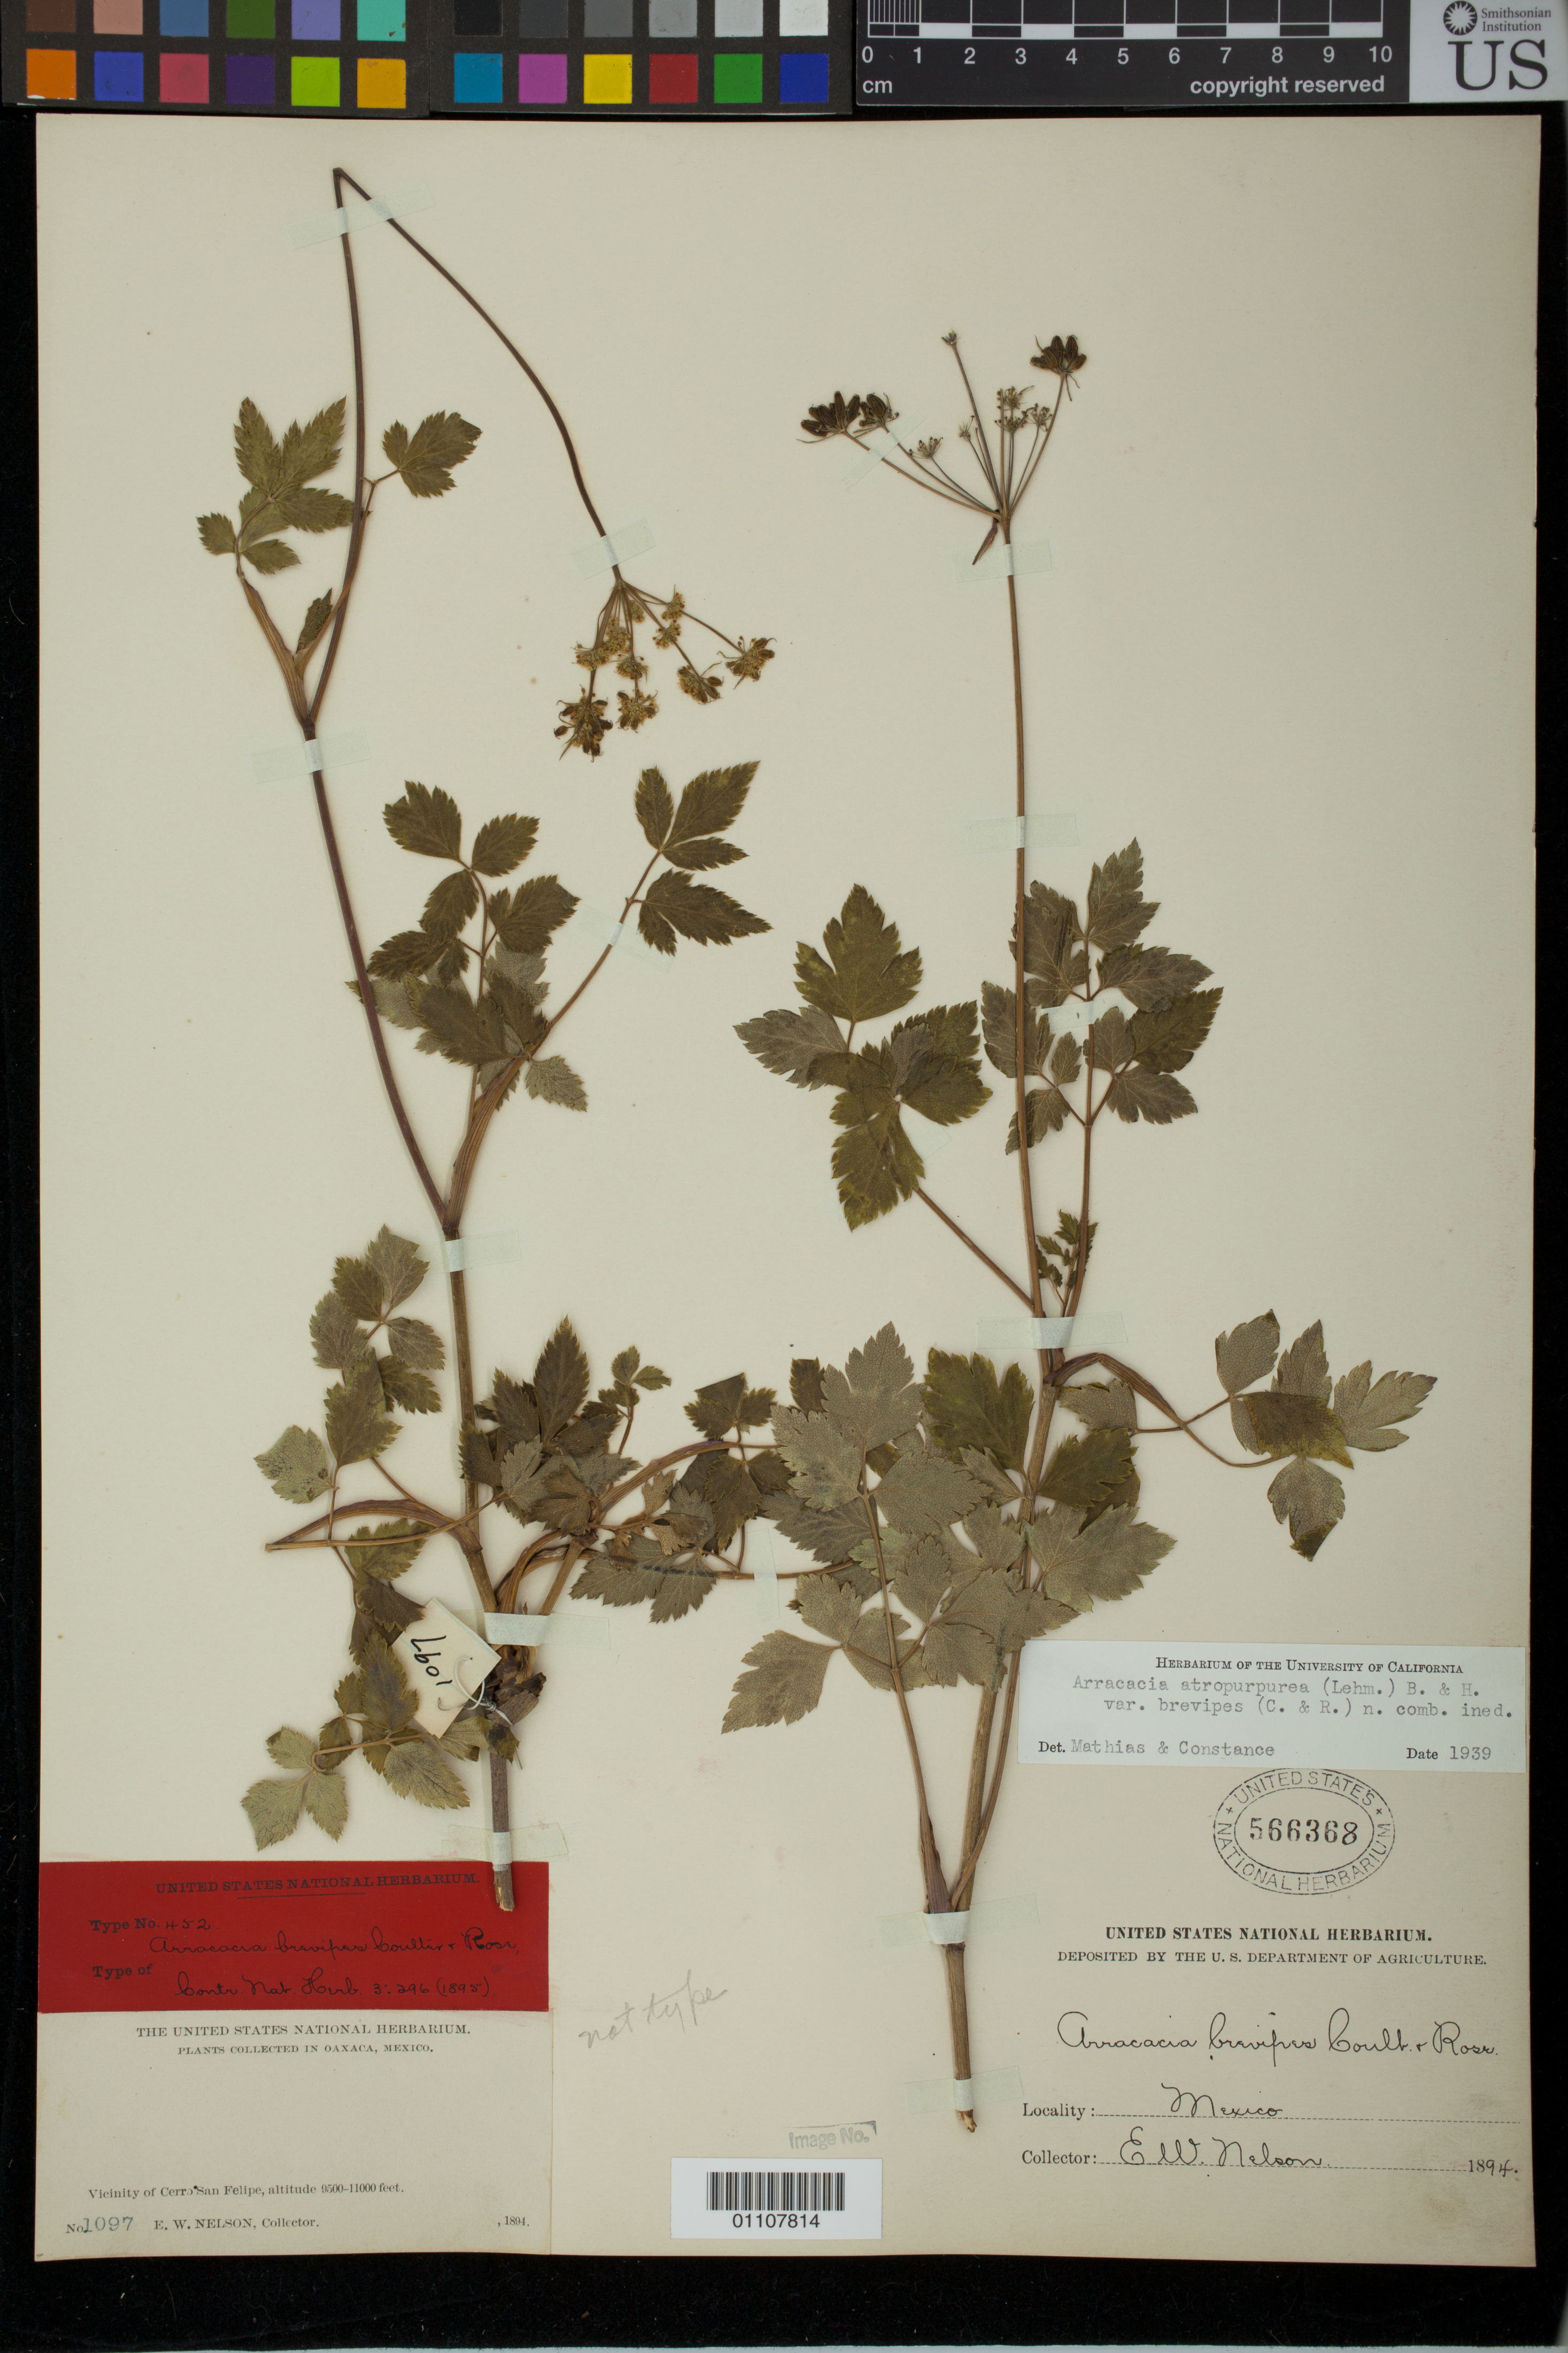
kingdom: Plantae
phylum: Tracheophyta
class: Magnoliopsida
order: Apiales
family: Apiaceae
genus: Arracacia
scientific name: Arracacia brevipes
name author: J.M. Coult. & Rose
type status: Syntype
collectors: E. W. Nelson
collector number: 1097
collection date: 1894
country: Mexico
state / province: Oaxaca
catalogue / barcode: US 566368